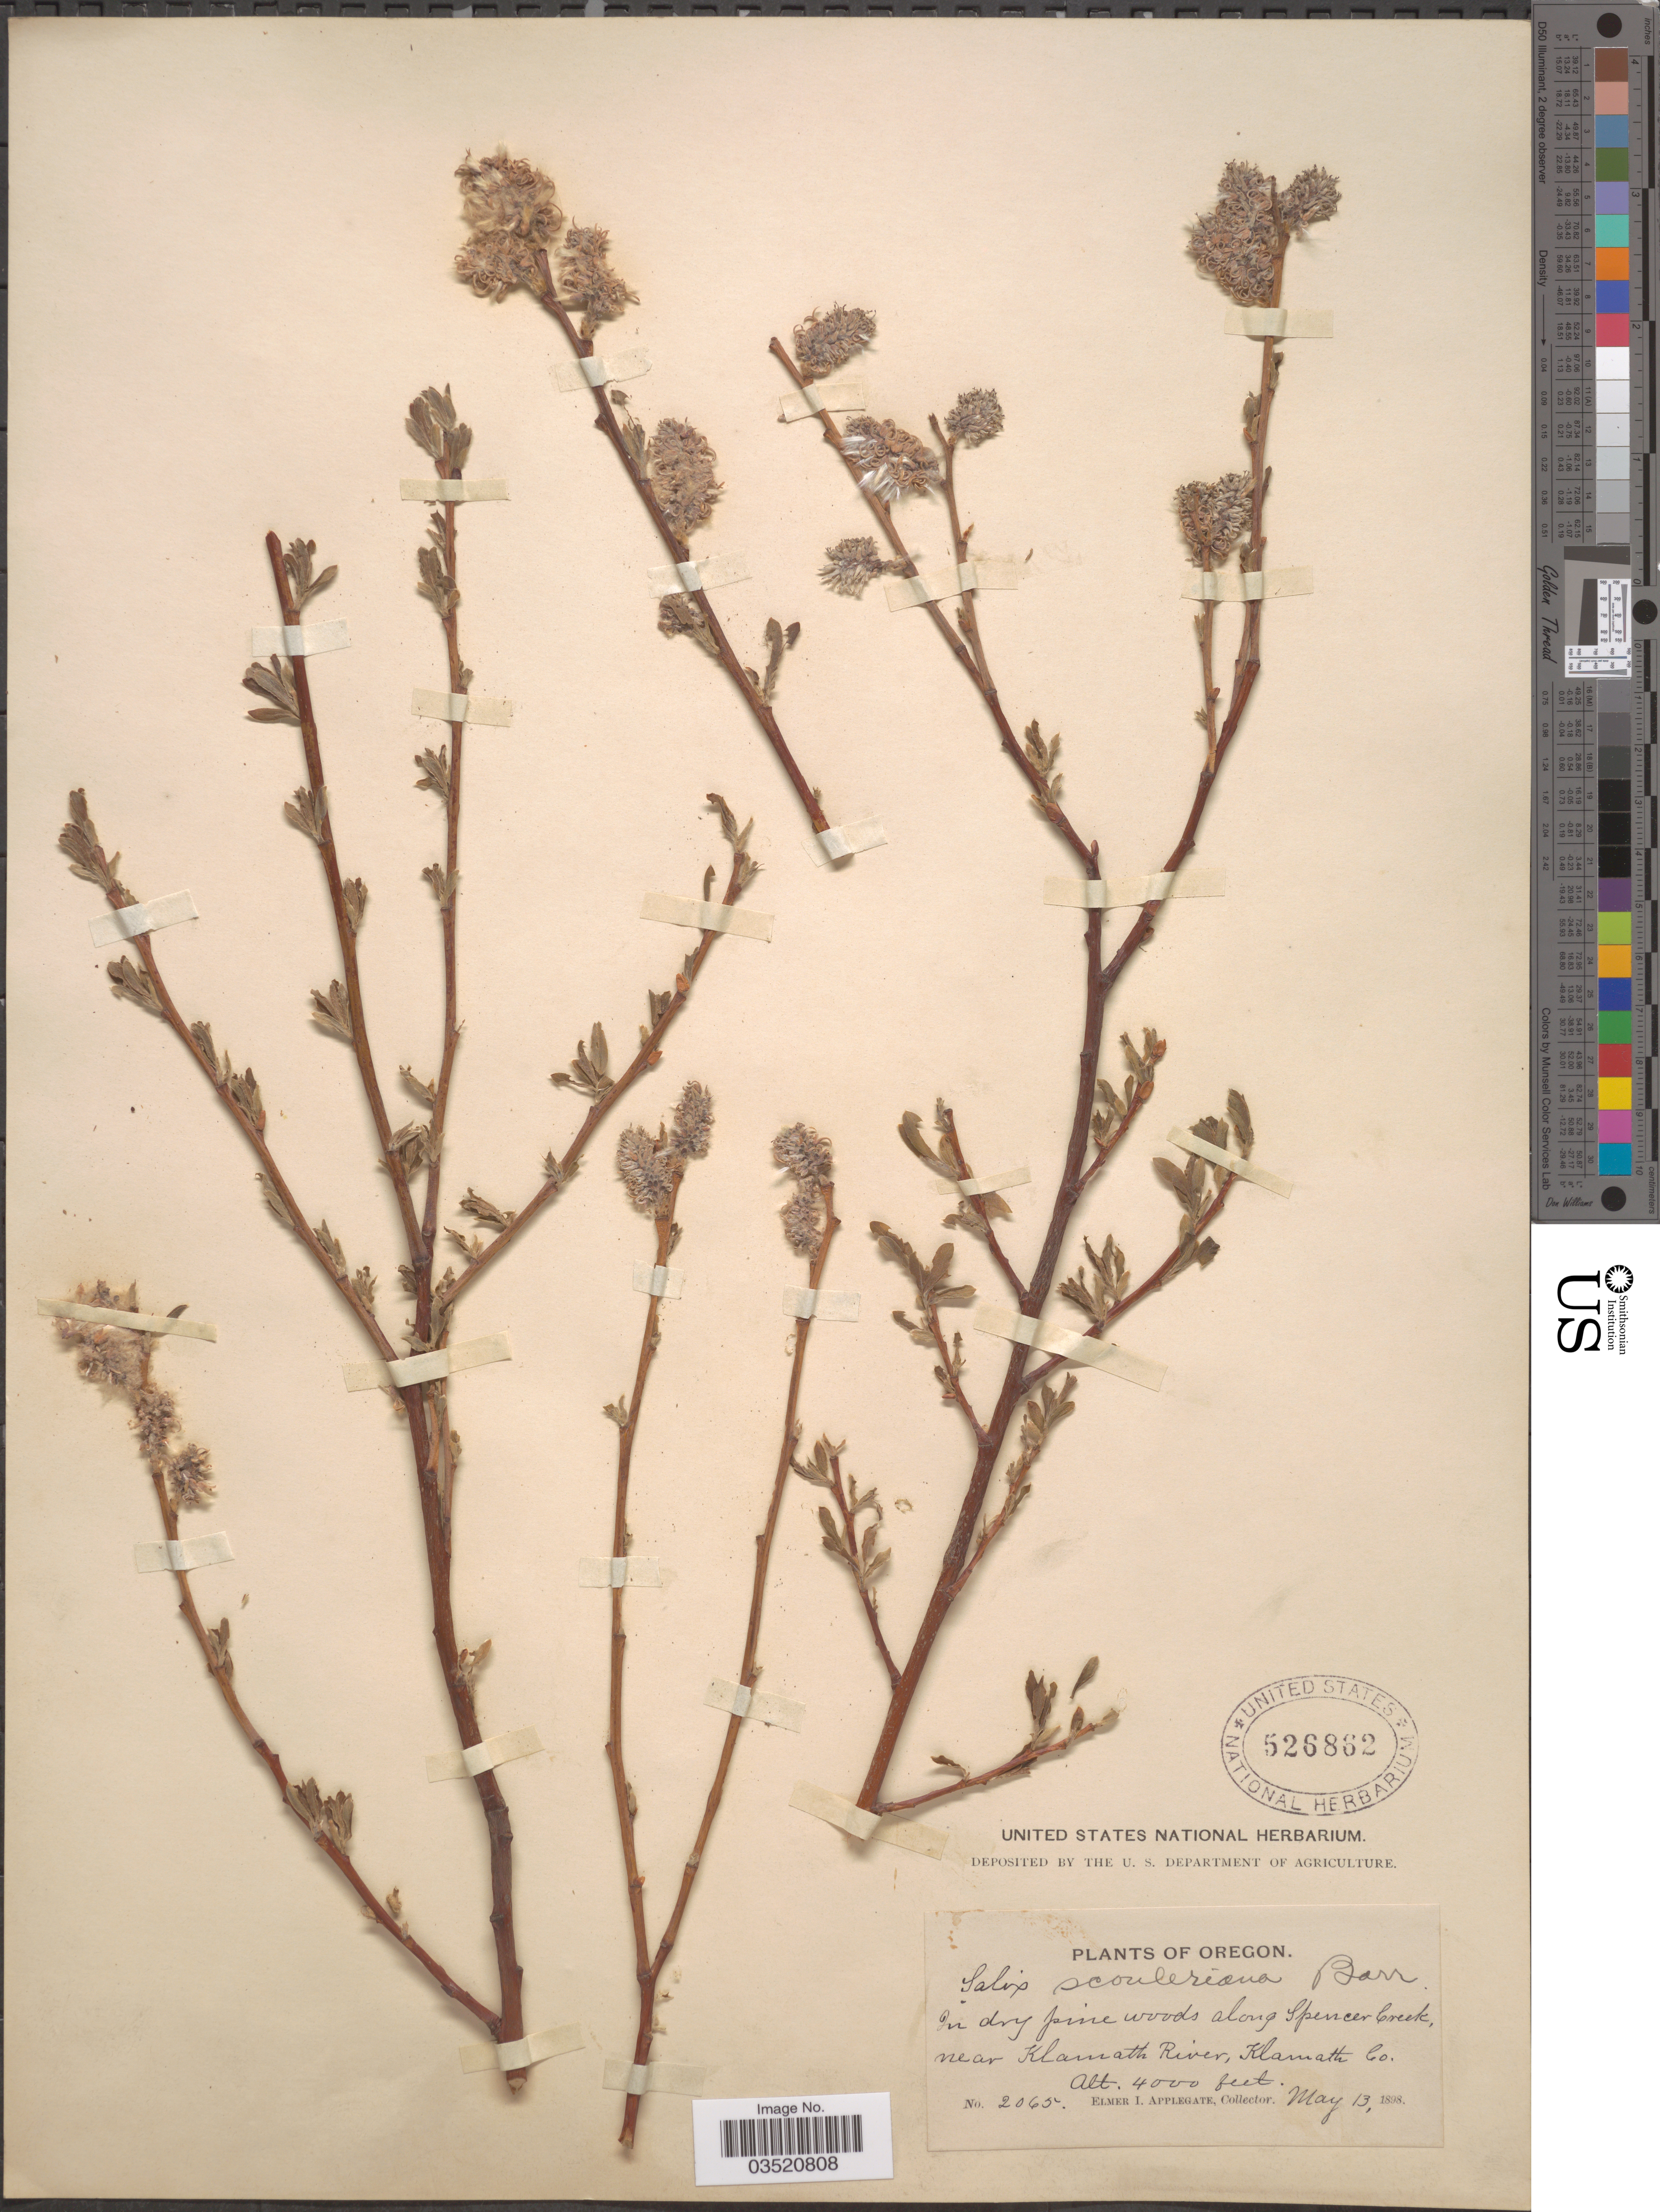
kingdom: Plantae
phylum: Tracheophyta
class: Magnoliopsida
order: Malpighiales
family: Salicaceae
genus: Salix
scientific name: Salix scouleriana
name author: Barratt ex Hook.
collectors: E. I. Applegate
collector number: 2065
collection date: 1898-05-13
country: United States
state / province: Oregon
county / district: Klamath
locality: In dry pine woods along Spencer Creek, near Klamath River, Klamath Co.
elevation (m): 1219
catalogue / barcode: US 526862